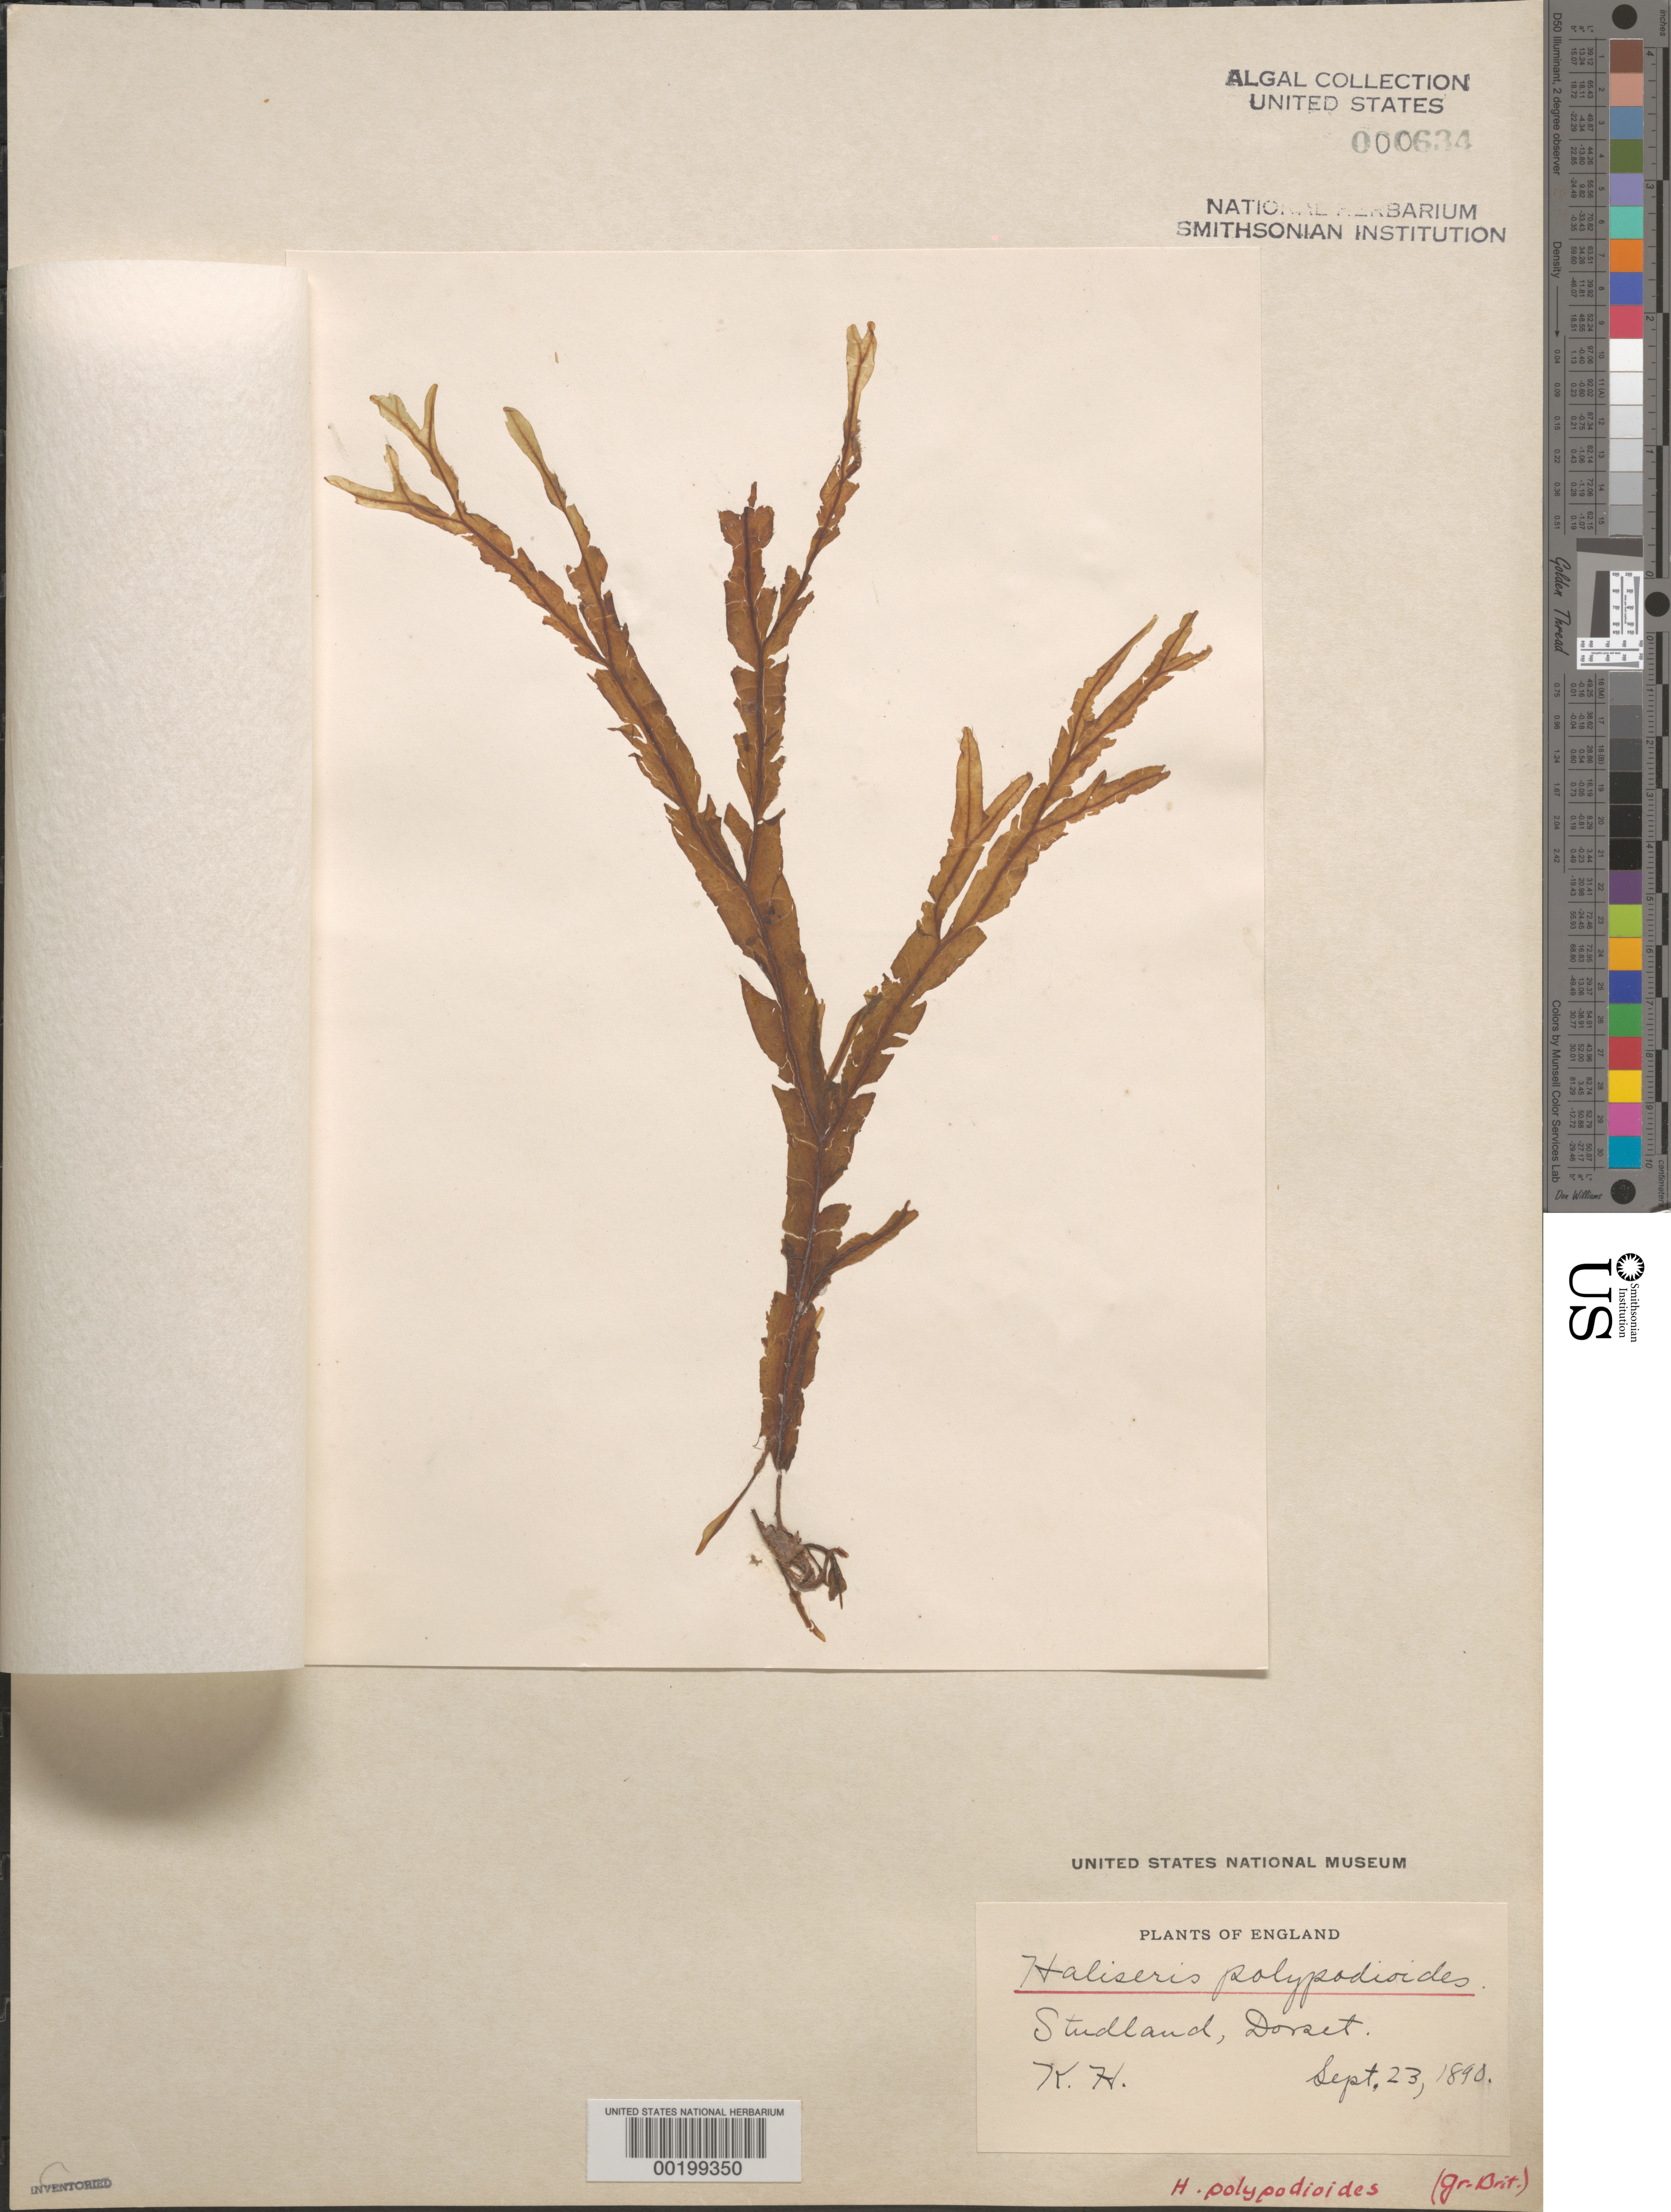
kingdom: Chromista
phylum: Ochrophyta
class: Phaeophyceae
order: Dictyotales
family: Dictyotaceae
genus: Dictyopteris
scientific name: Dictyopteris polypodioides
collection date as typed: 23 Sep 1890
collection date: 1890-09-23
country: United Kingdom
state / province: England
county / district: Dorset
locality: Studland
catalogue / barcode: US 634